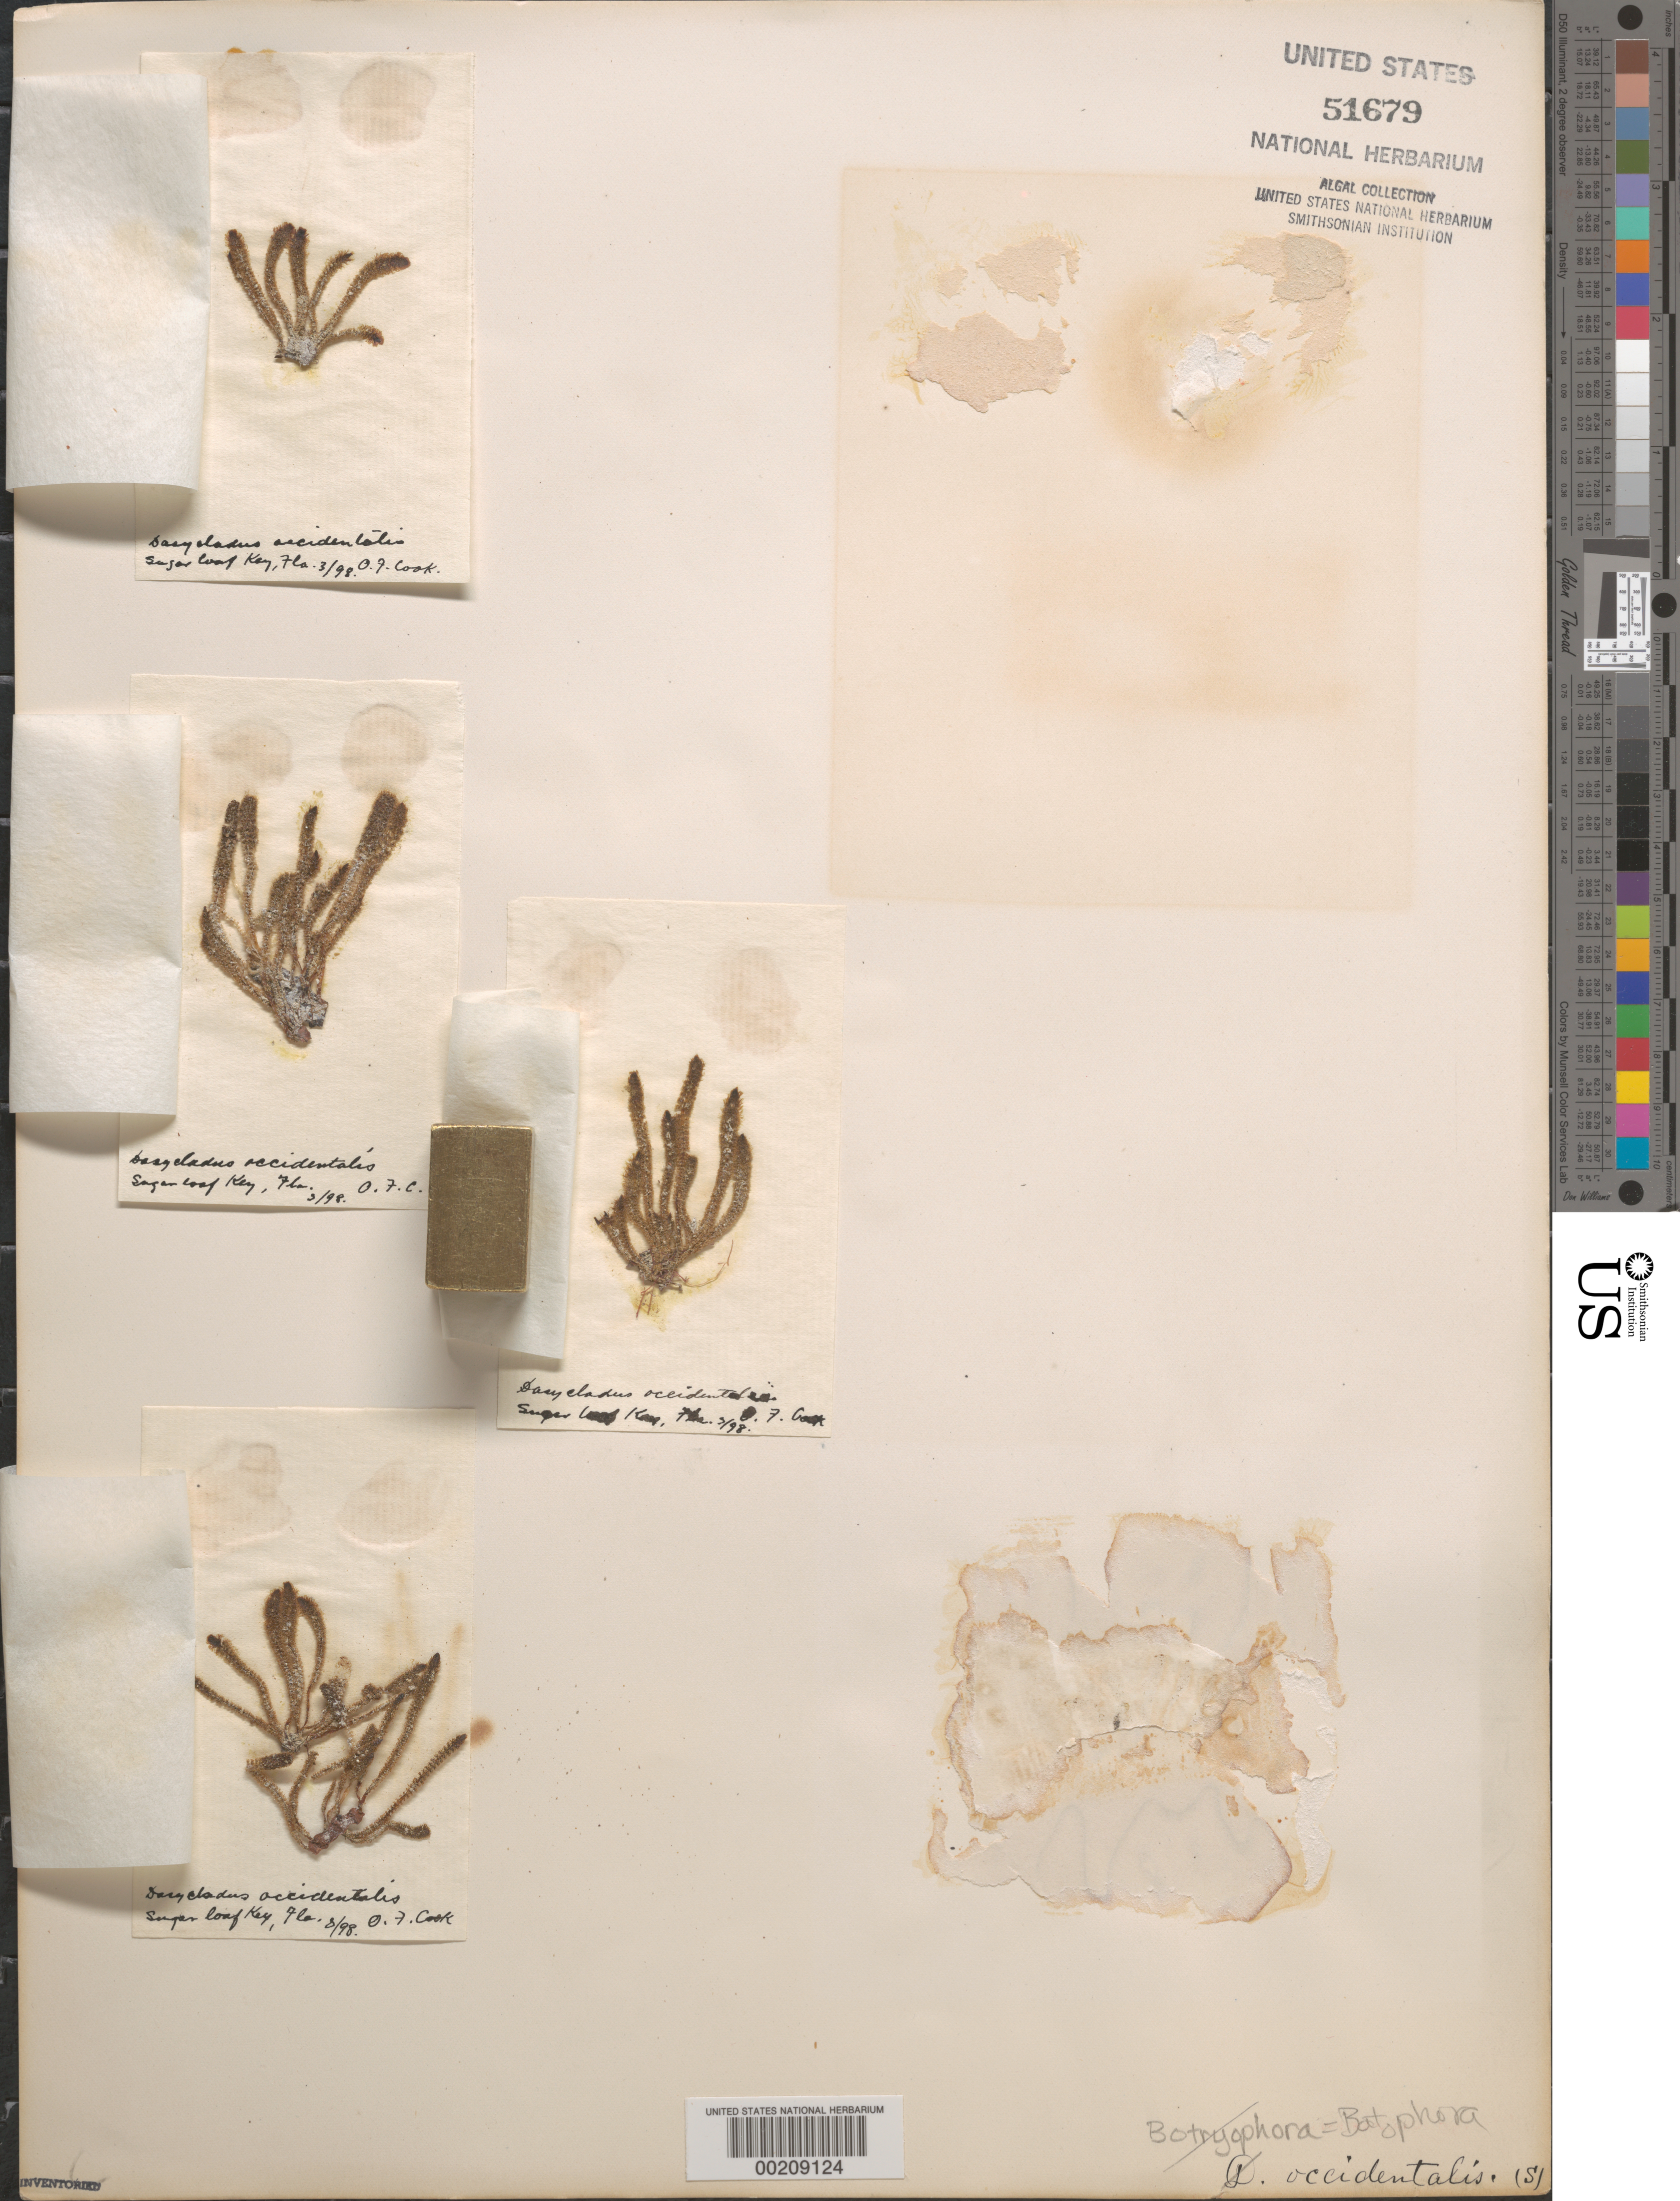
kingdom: Plantae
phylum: Chlorophyta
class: Ulvophyceae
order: Dasycladales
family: Dasycladaceae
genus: Batophora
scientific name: Batophora occidentalis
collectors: O. F. Cook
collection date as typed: Mar 1898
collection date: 1898-03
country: United States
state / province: Florida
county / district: Monroe County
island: Sugarloaf Key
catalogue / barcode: US 51679